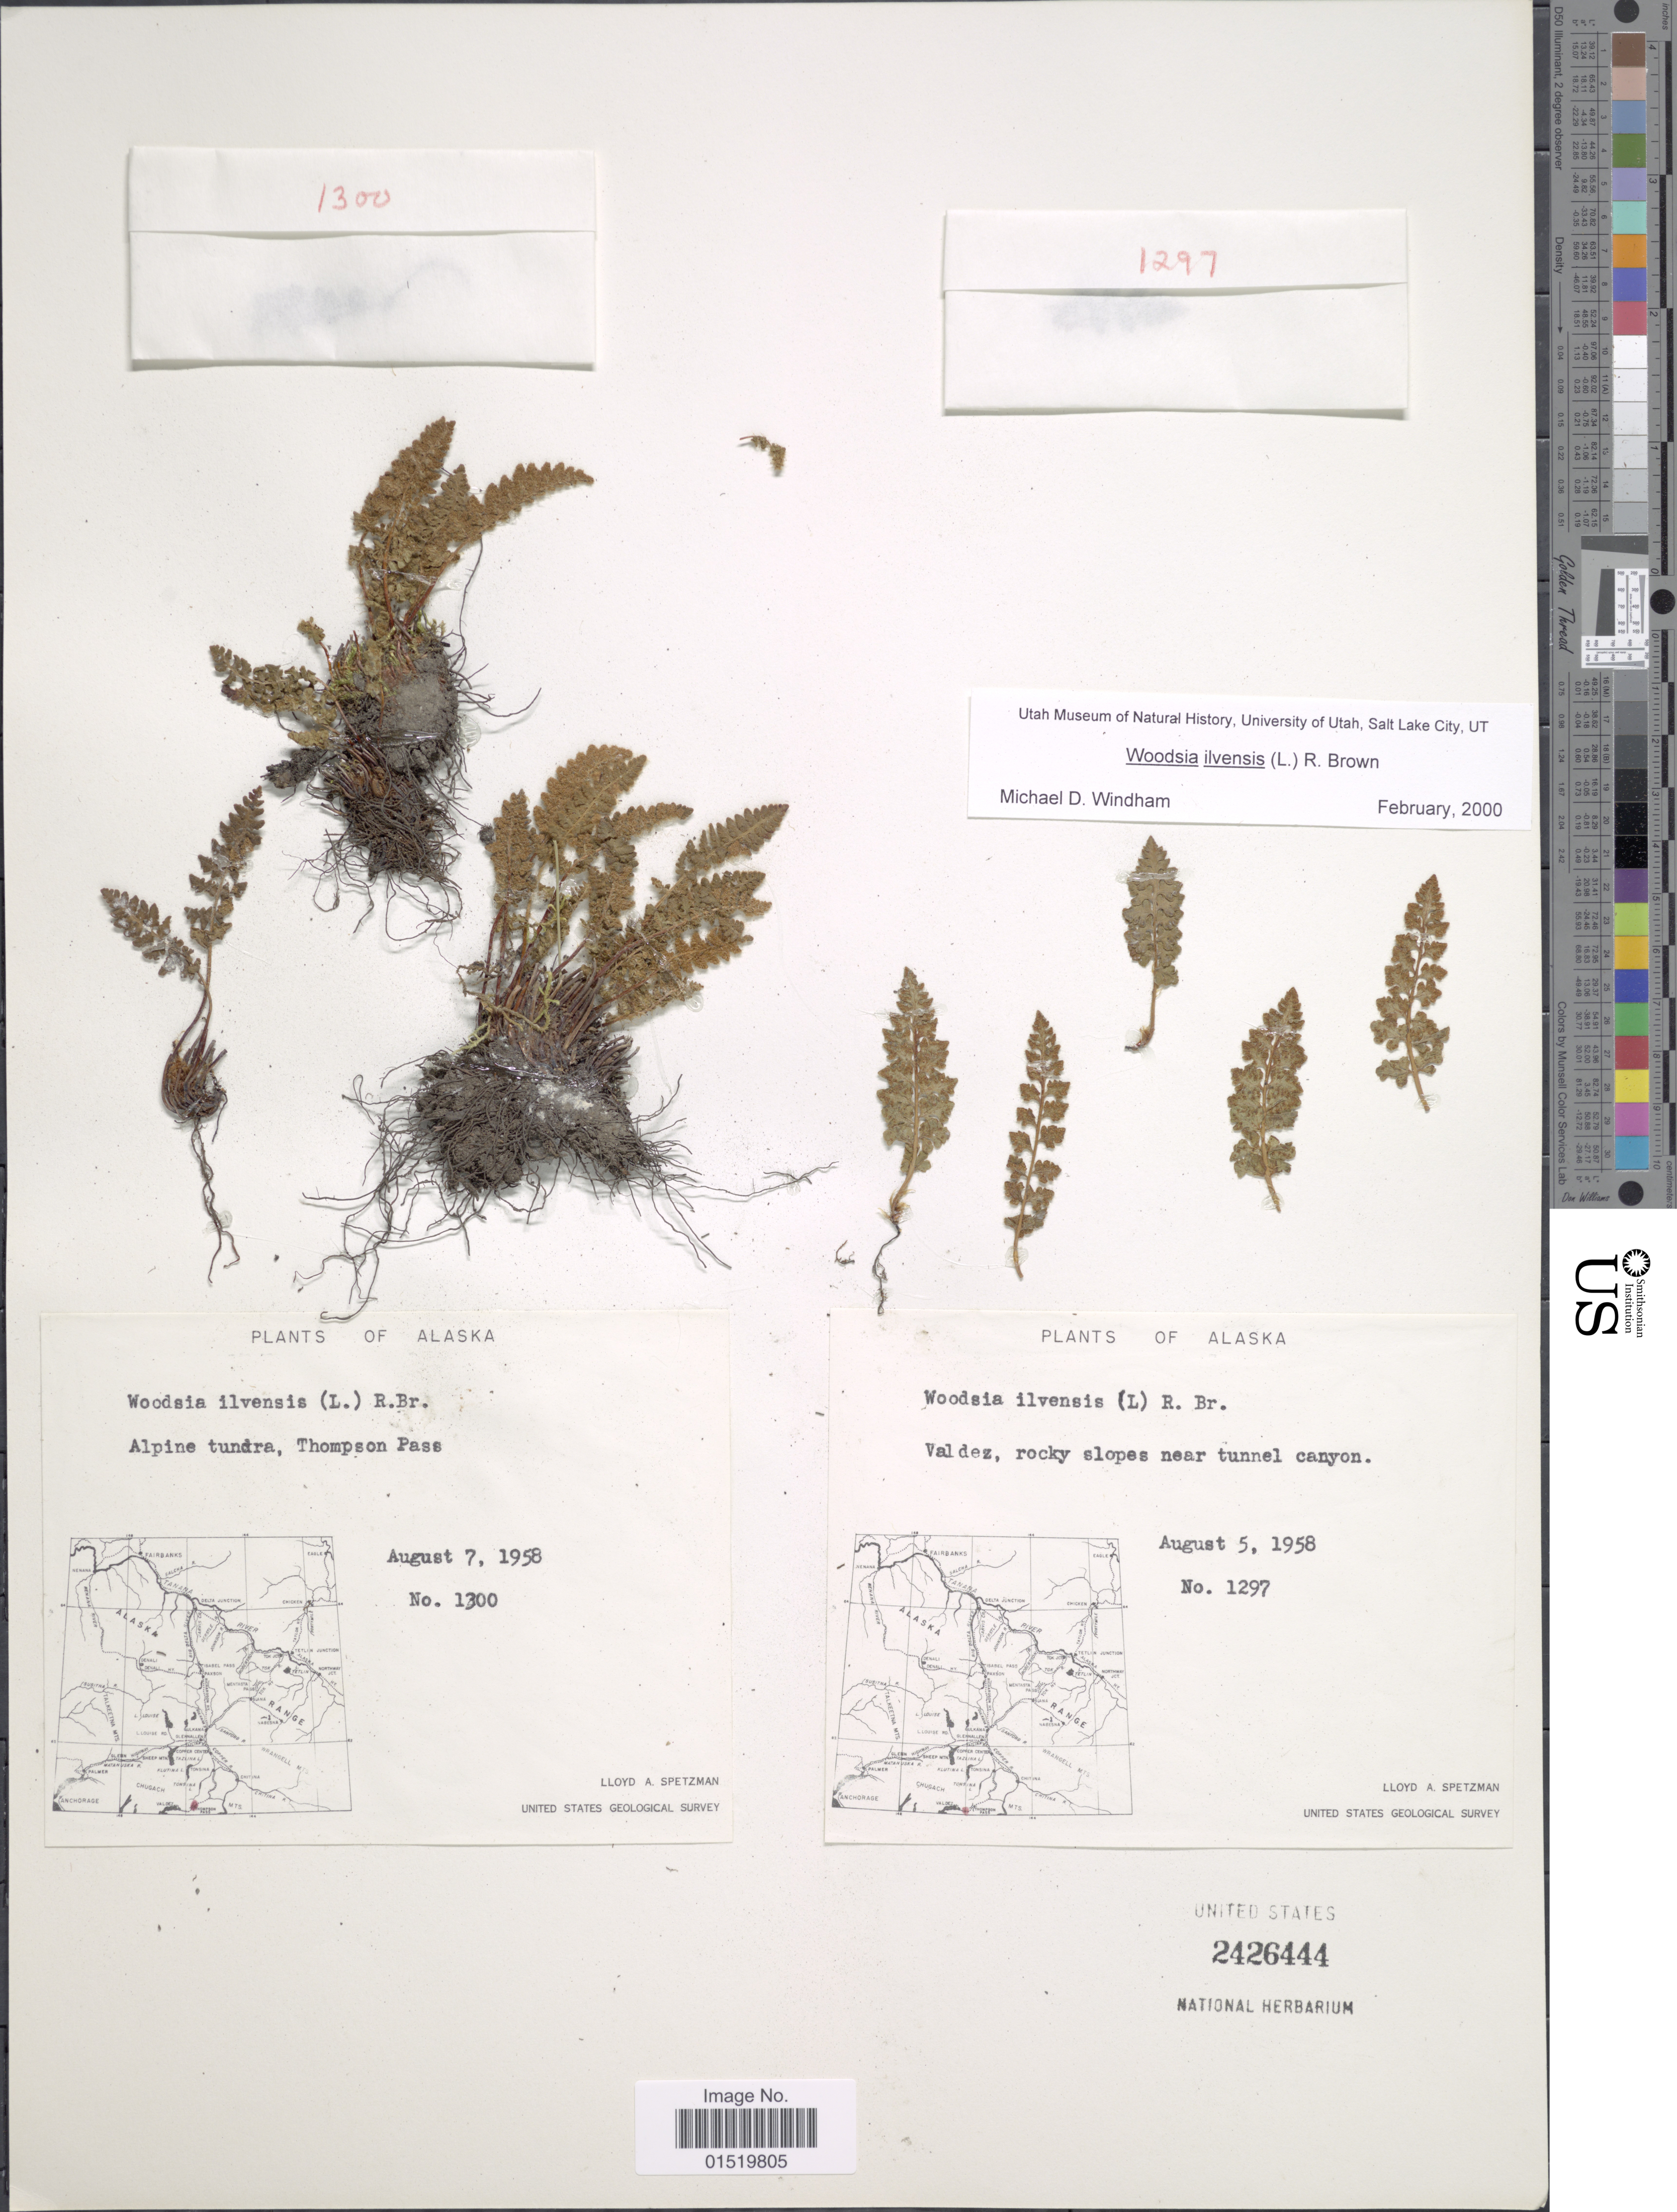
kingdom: Plantae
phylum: Tracheophyta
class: Polypodiopsida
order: Polypodiales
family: Woodsiaceae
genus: Woodsia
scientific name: Woodsia ilvensis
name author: (L.) R. Br.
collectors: L. Spetzman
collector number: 1297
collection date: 1958-08-05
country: United States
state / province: Alaska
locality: Valdez, rocky slopes near tunnel canyon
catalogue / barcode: US 2426444